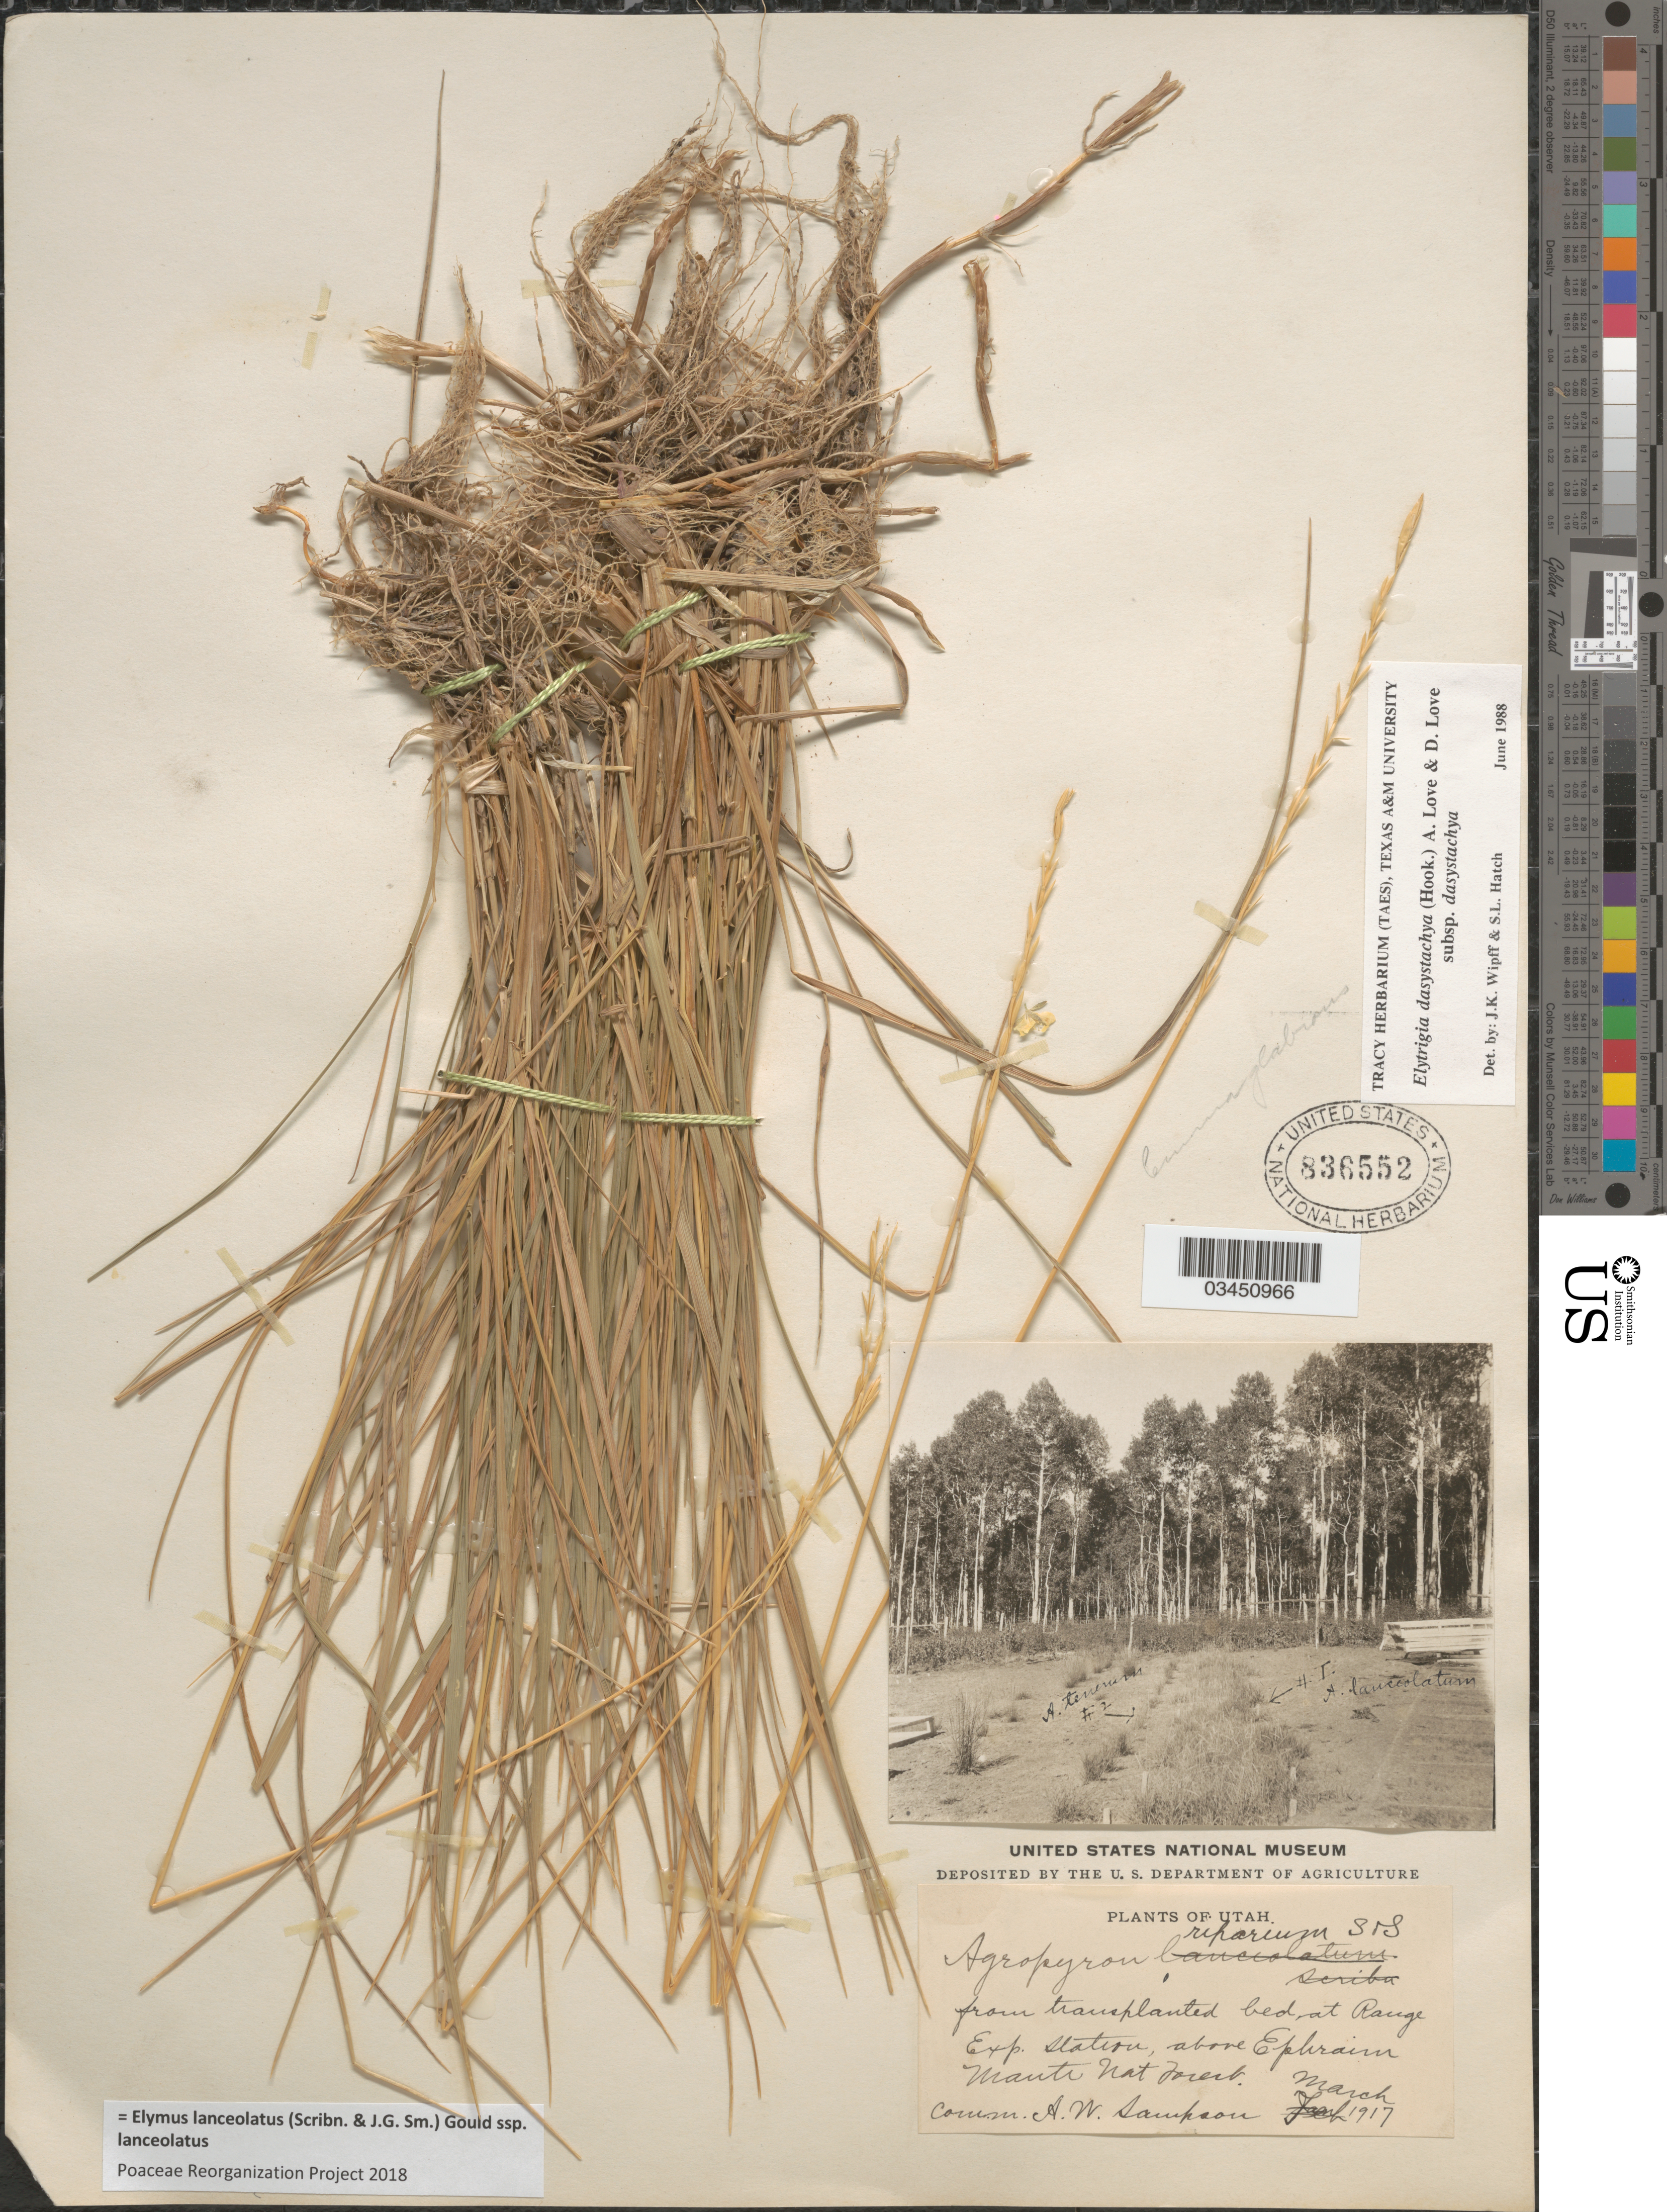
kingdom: Plantae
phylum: Tracheophyta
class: Liliopsida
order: Poales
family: Poaceae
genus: Elymus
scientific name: Elymus lanceolatus subsp. lanceolatus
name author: (Scribn. & J.G. Sm.) Gould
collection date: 1917-03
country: United States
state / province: Utah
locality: At Range Exp. Station, above Ephraim. Manti Nat. Forest.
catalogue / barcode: US 836552